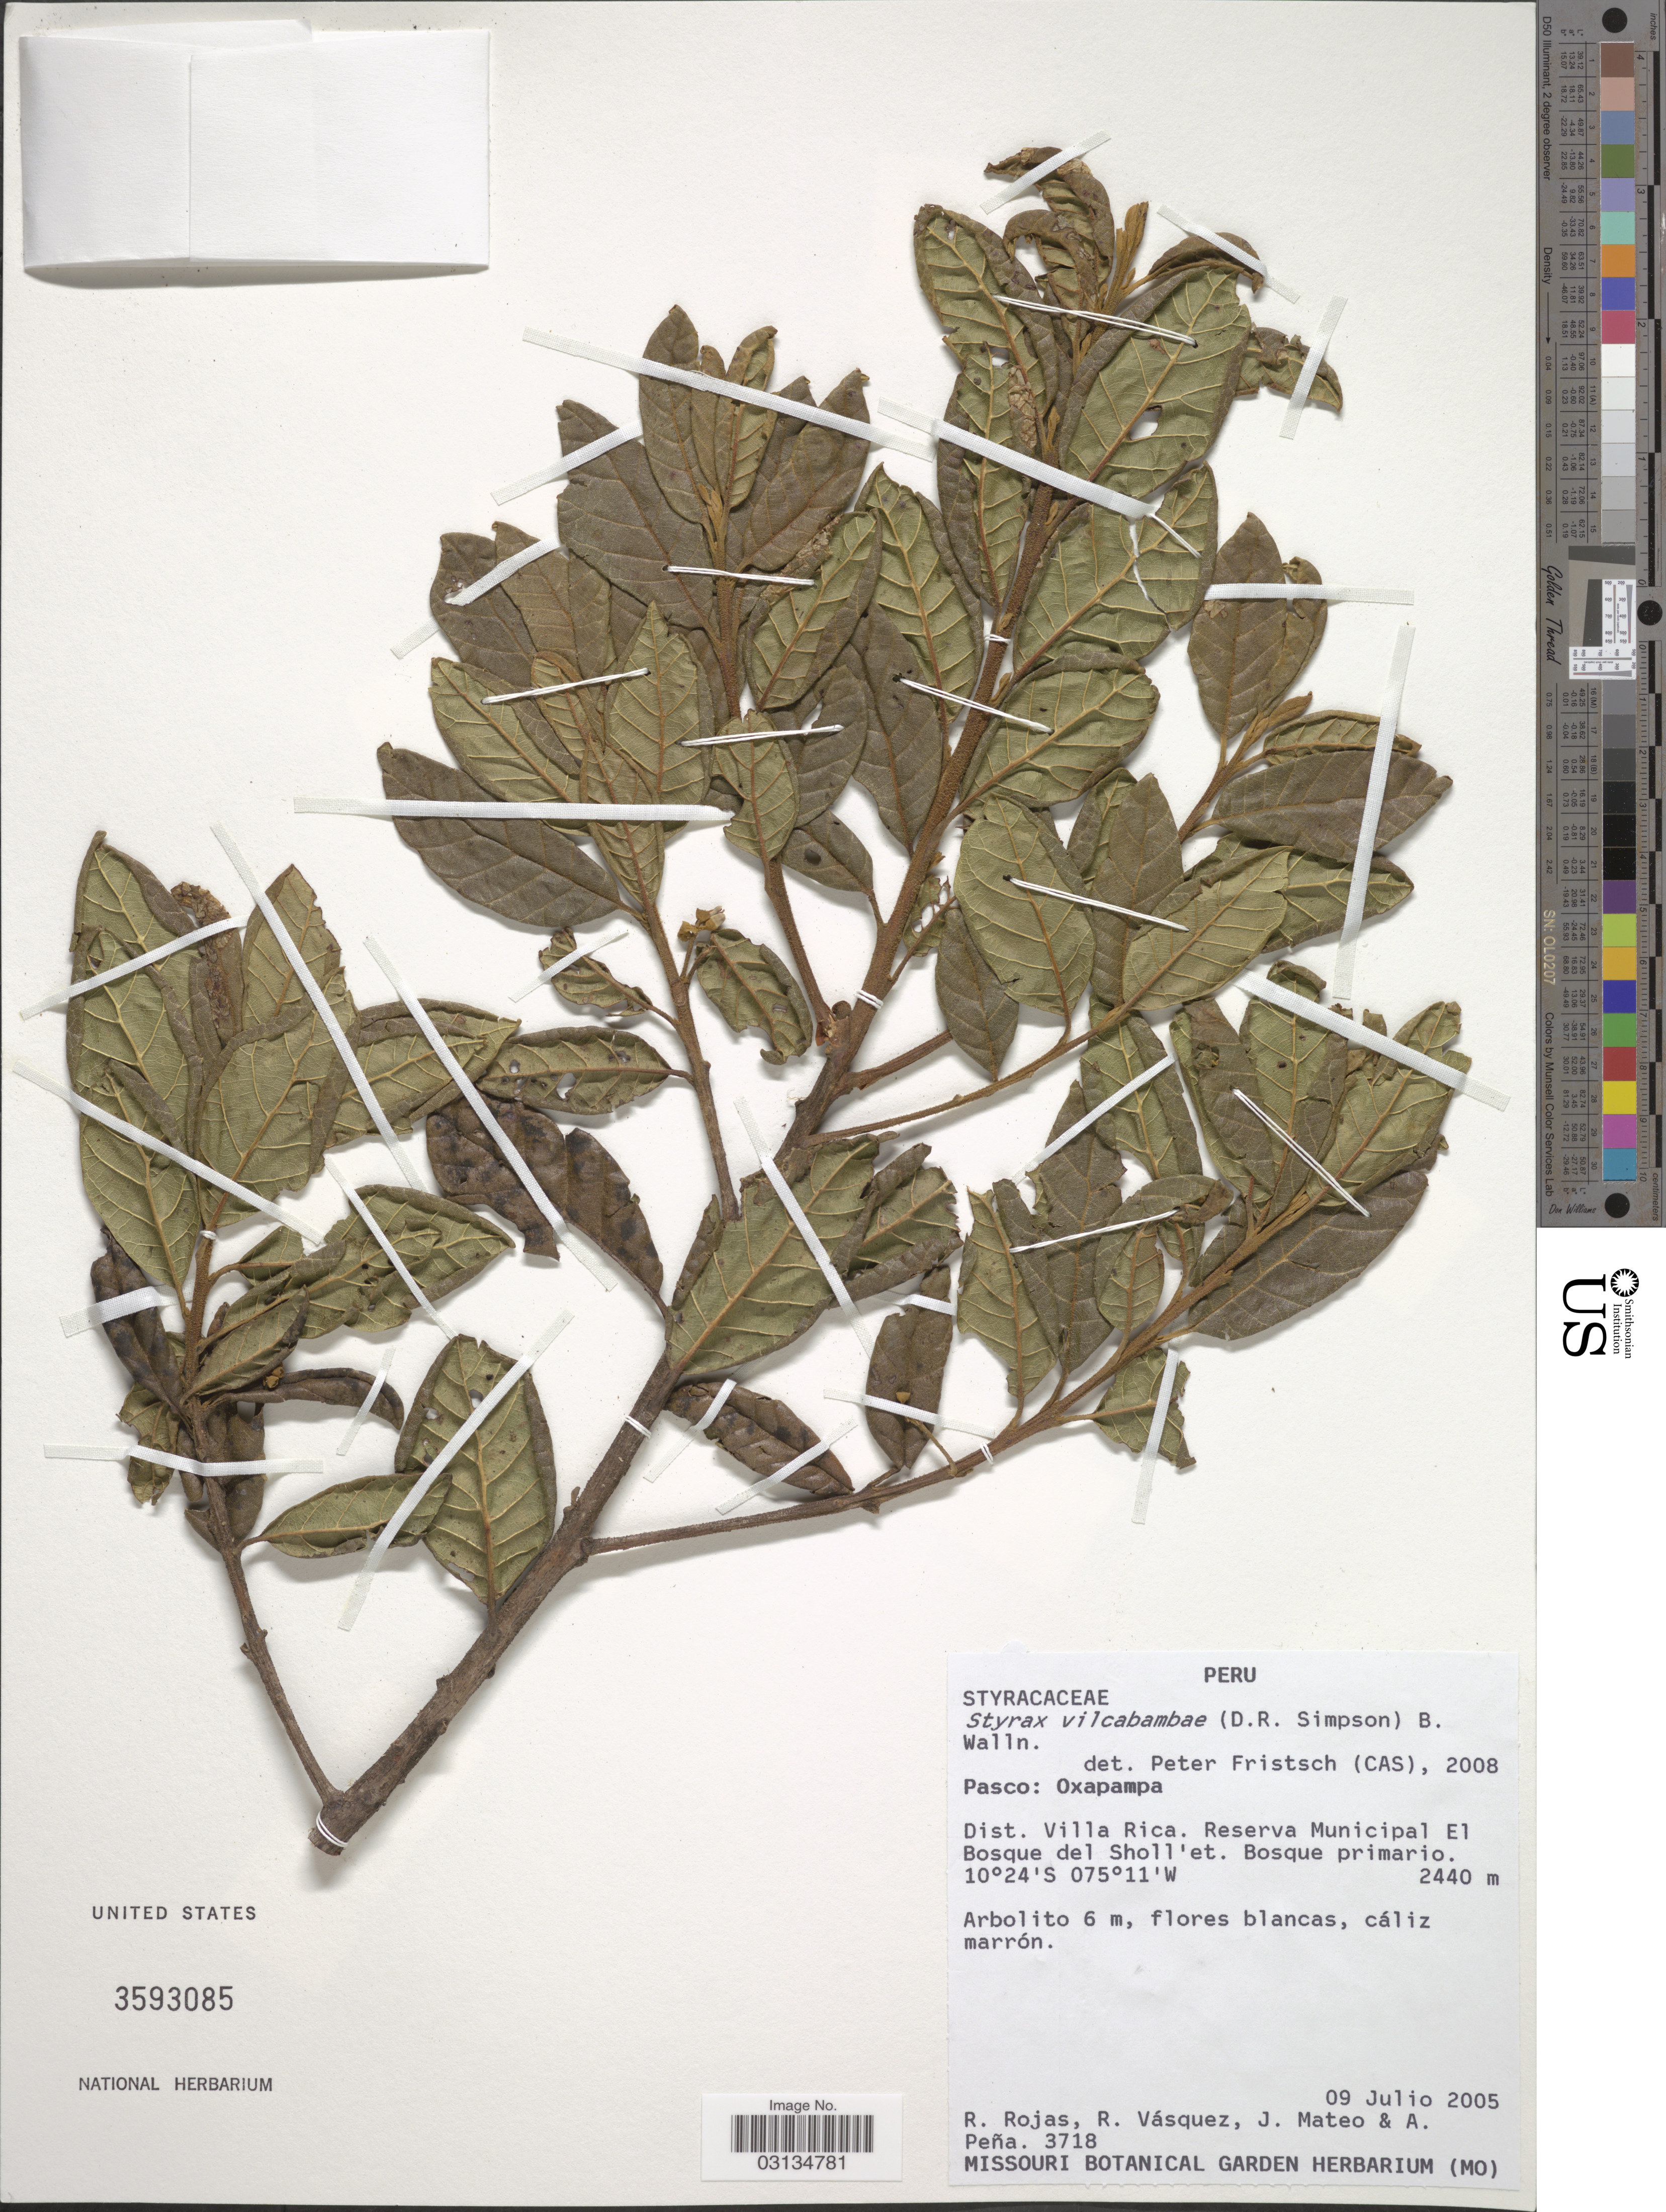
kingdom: Plantae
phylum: Tracheophyta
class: Magnoliopsida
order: Ericales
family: Styracaceae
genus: Styrax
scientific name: Styrax vilcabambae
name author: (D.R. Simpson) B. Walln.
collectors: R. Rojas, R. Vásquez, J. Mateo & A. Peña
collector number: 3718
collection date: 2005-07-09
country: Peru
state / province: Pasco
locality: Oxapampa, Dist. Villa Rica. Reserva Municipal El Bosque del Sholl'et.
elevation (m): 2440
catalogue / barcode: US 3593085